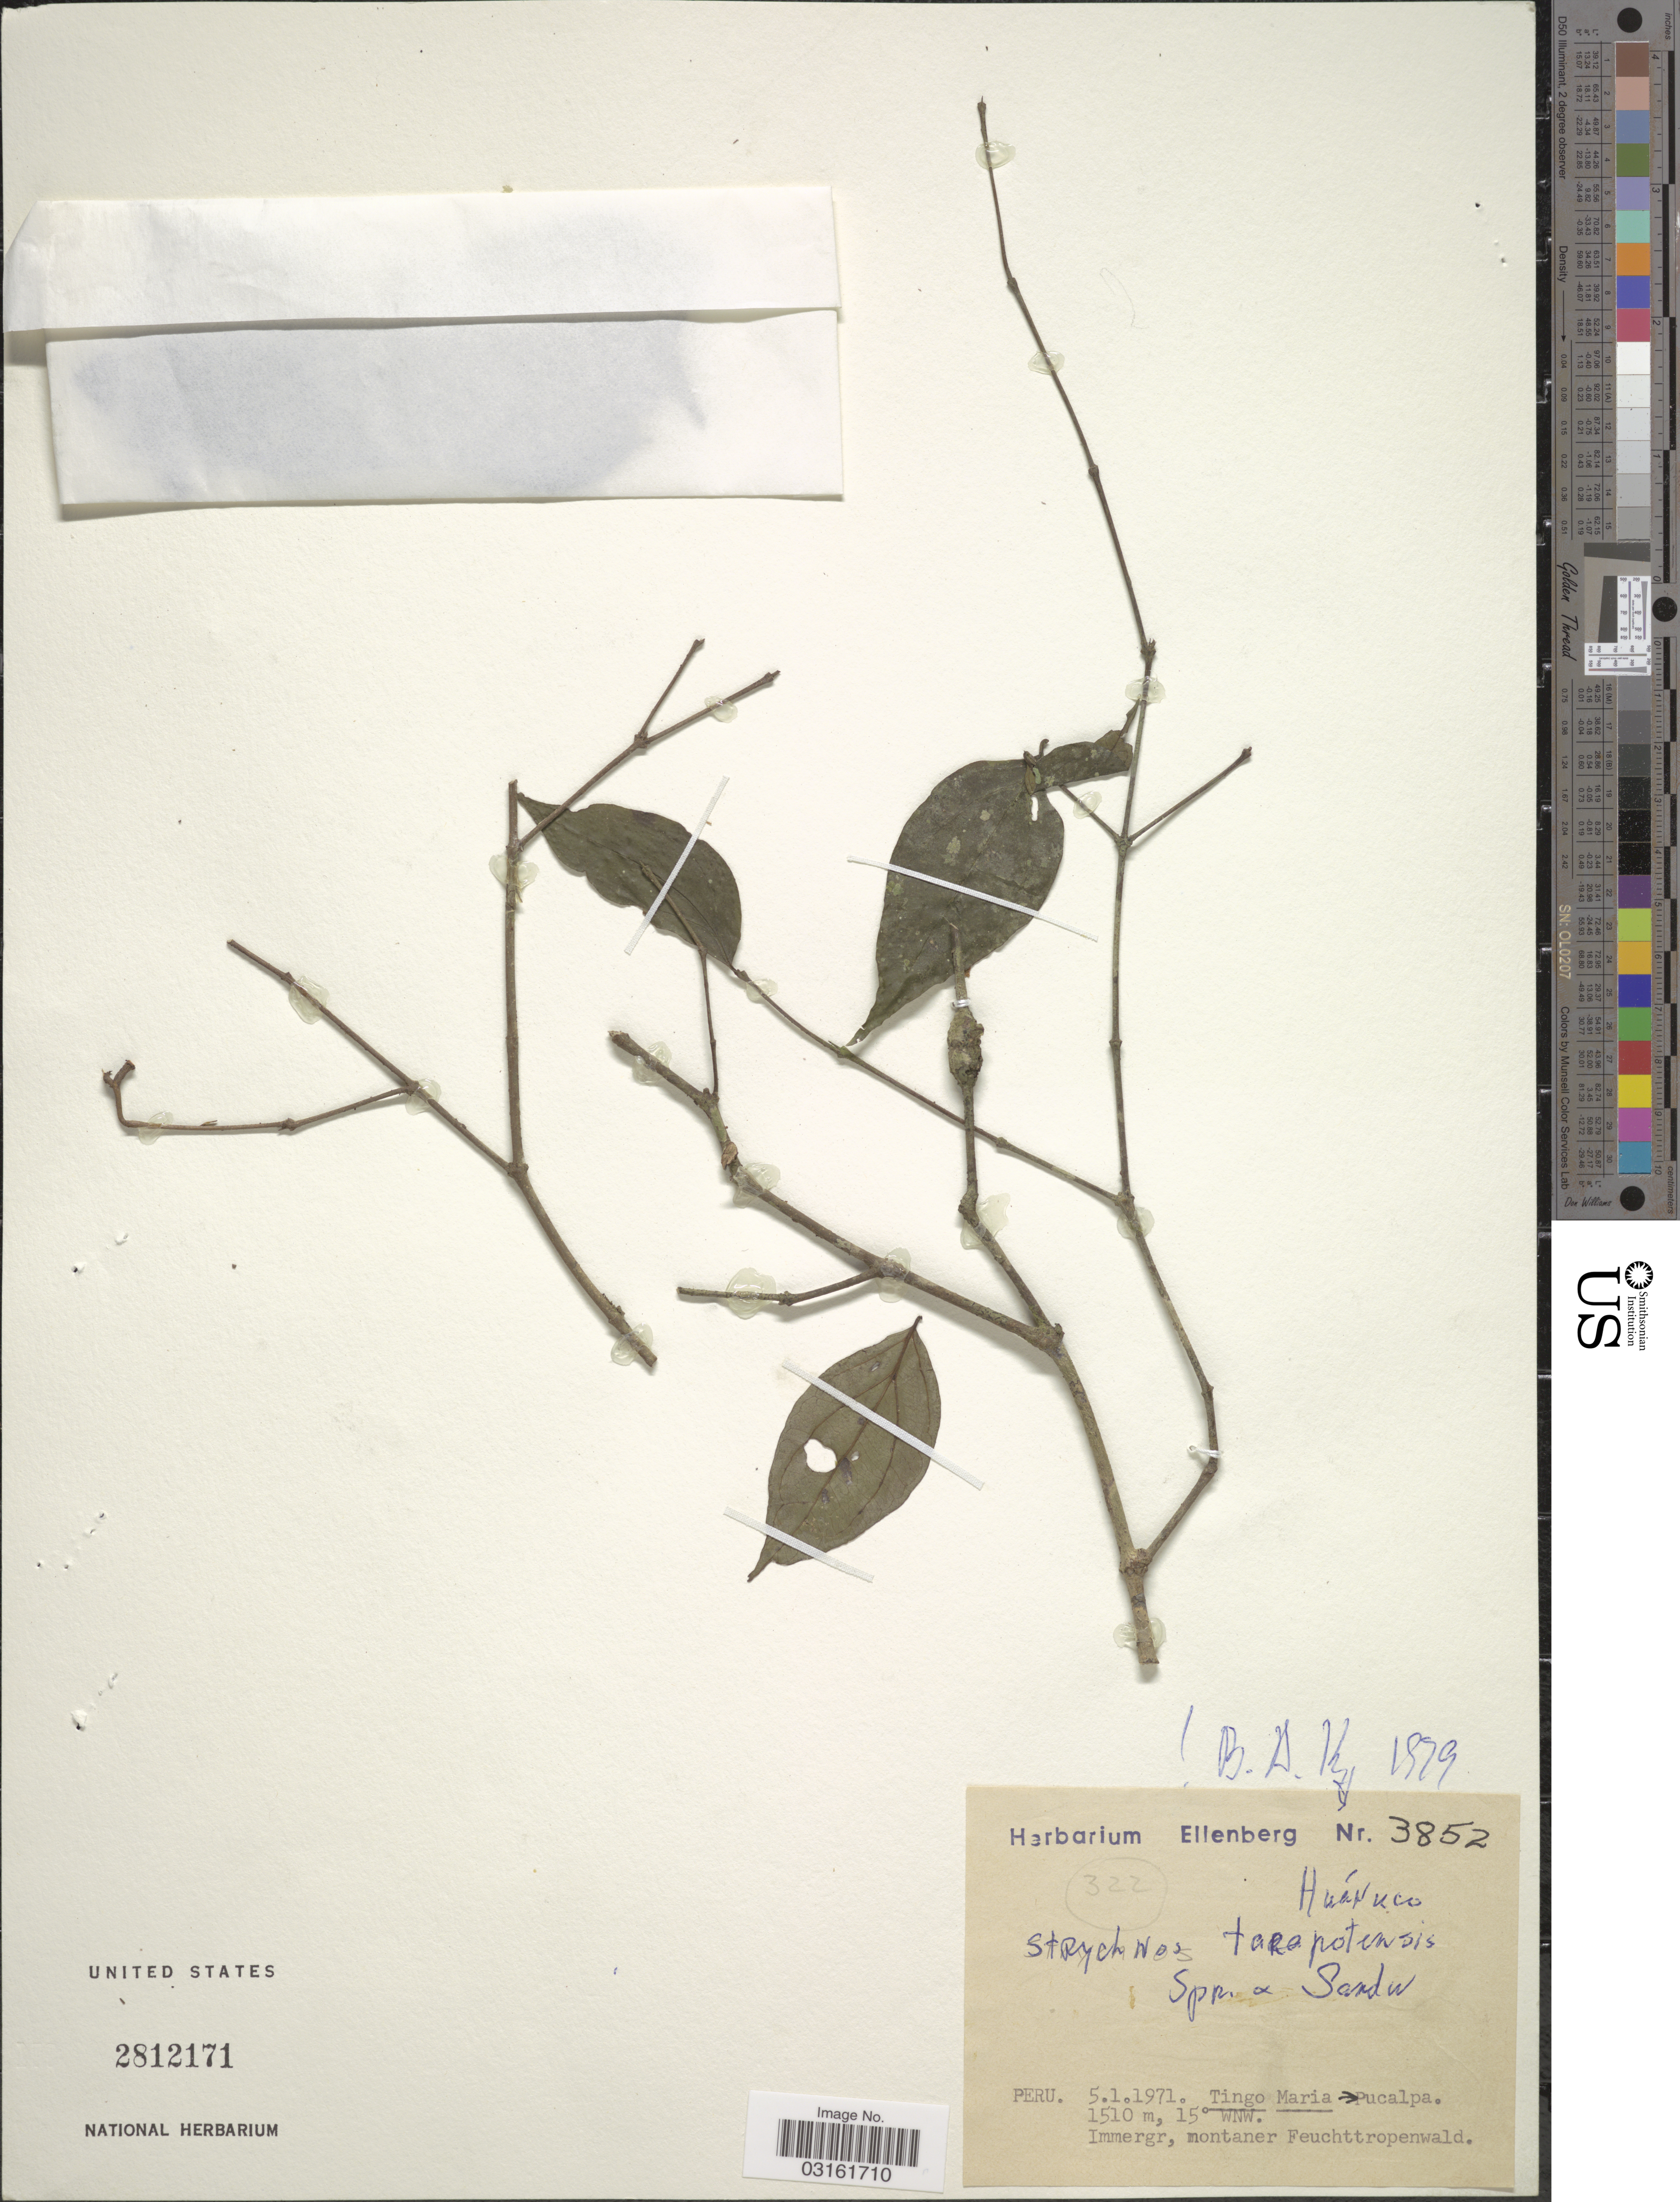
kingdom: Plantae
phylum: Tracheophyta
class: Magnoliopsida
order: Gentianales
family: Loganiaceae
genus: Strychnos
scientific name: Strychnos tarapotensis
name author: Sprague & Sandwith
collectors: Ex herb. Ellenberg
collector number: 3852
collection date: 1971-01-05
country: Peru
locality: Tingo Maria, Pucalpa.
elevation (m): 1510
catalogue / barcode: US 2812171